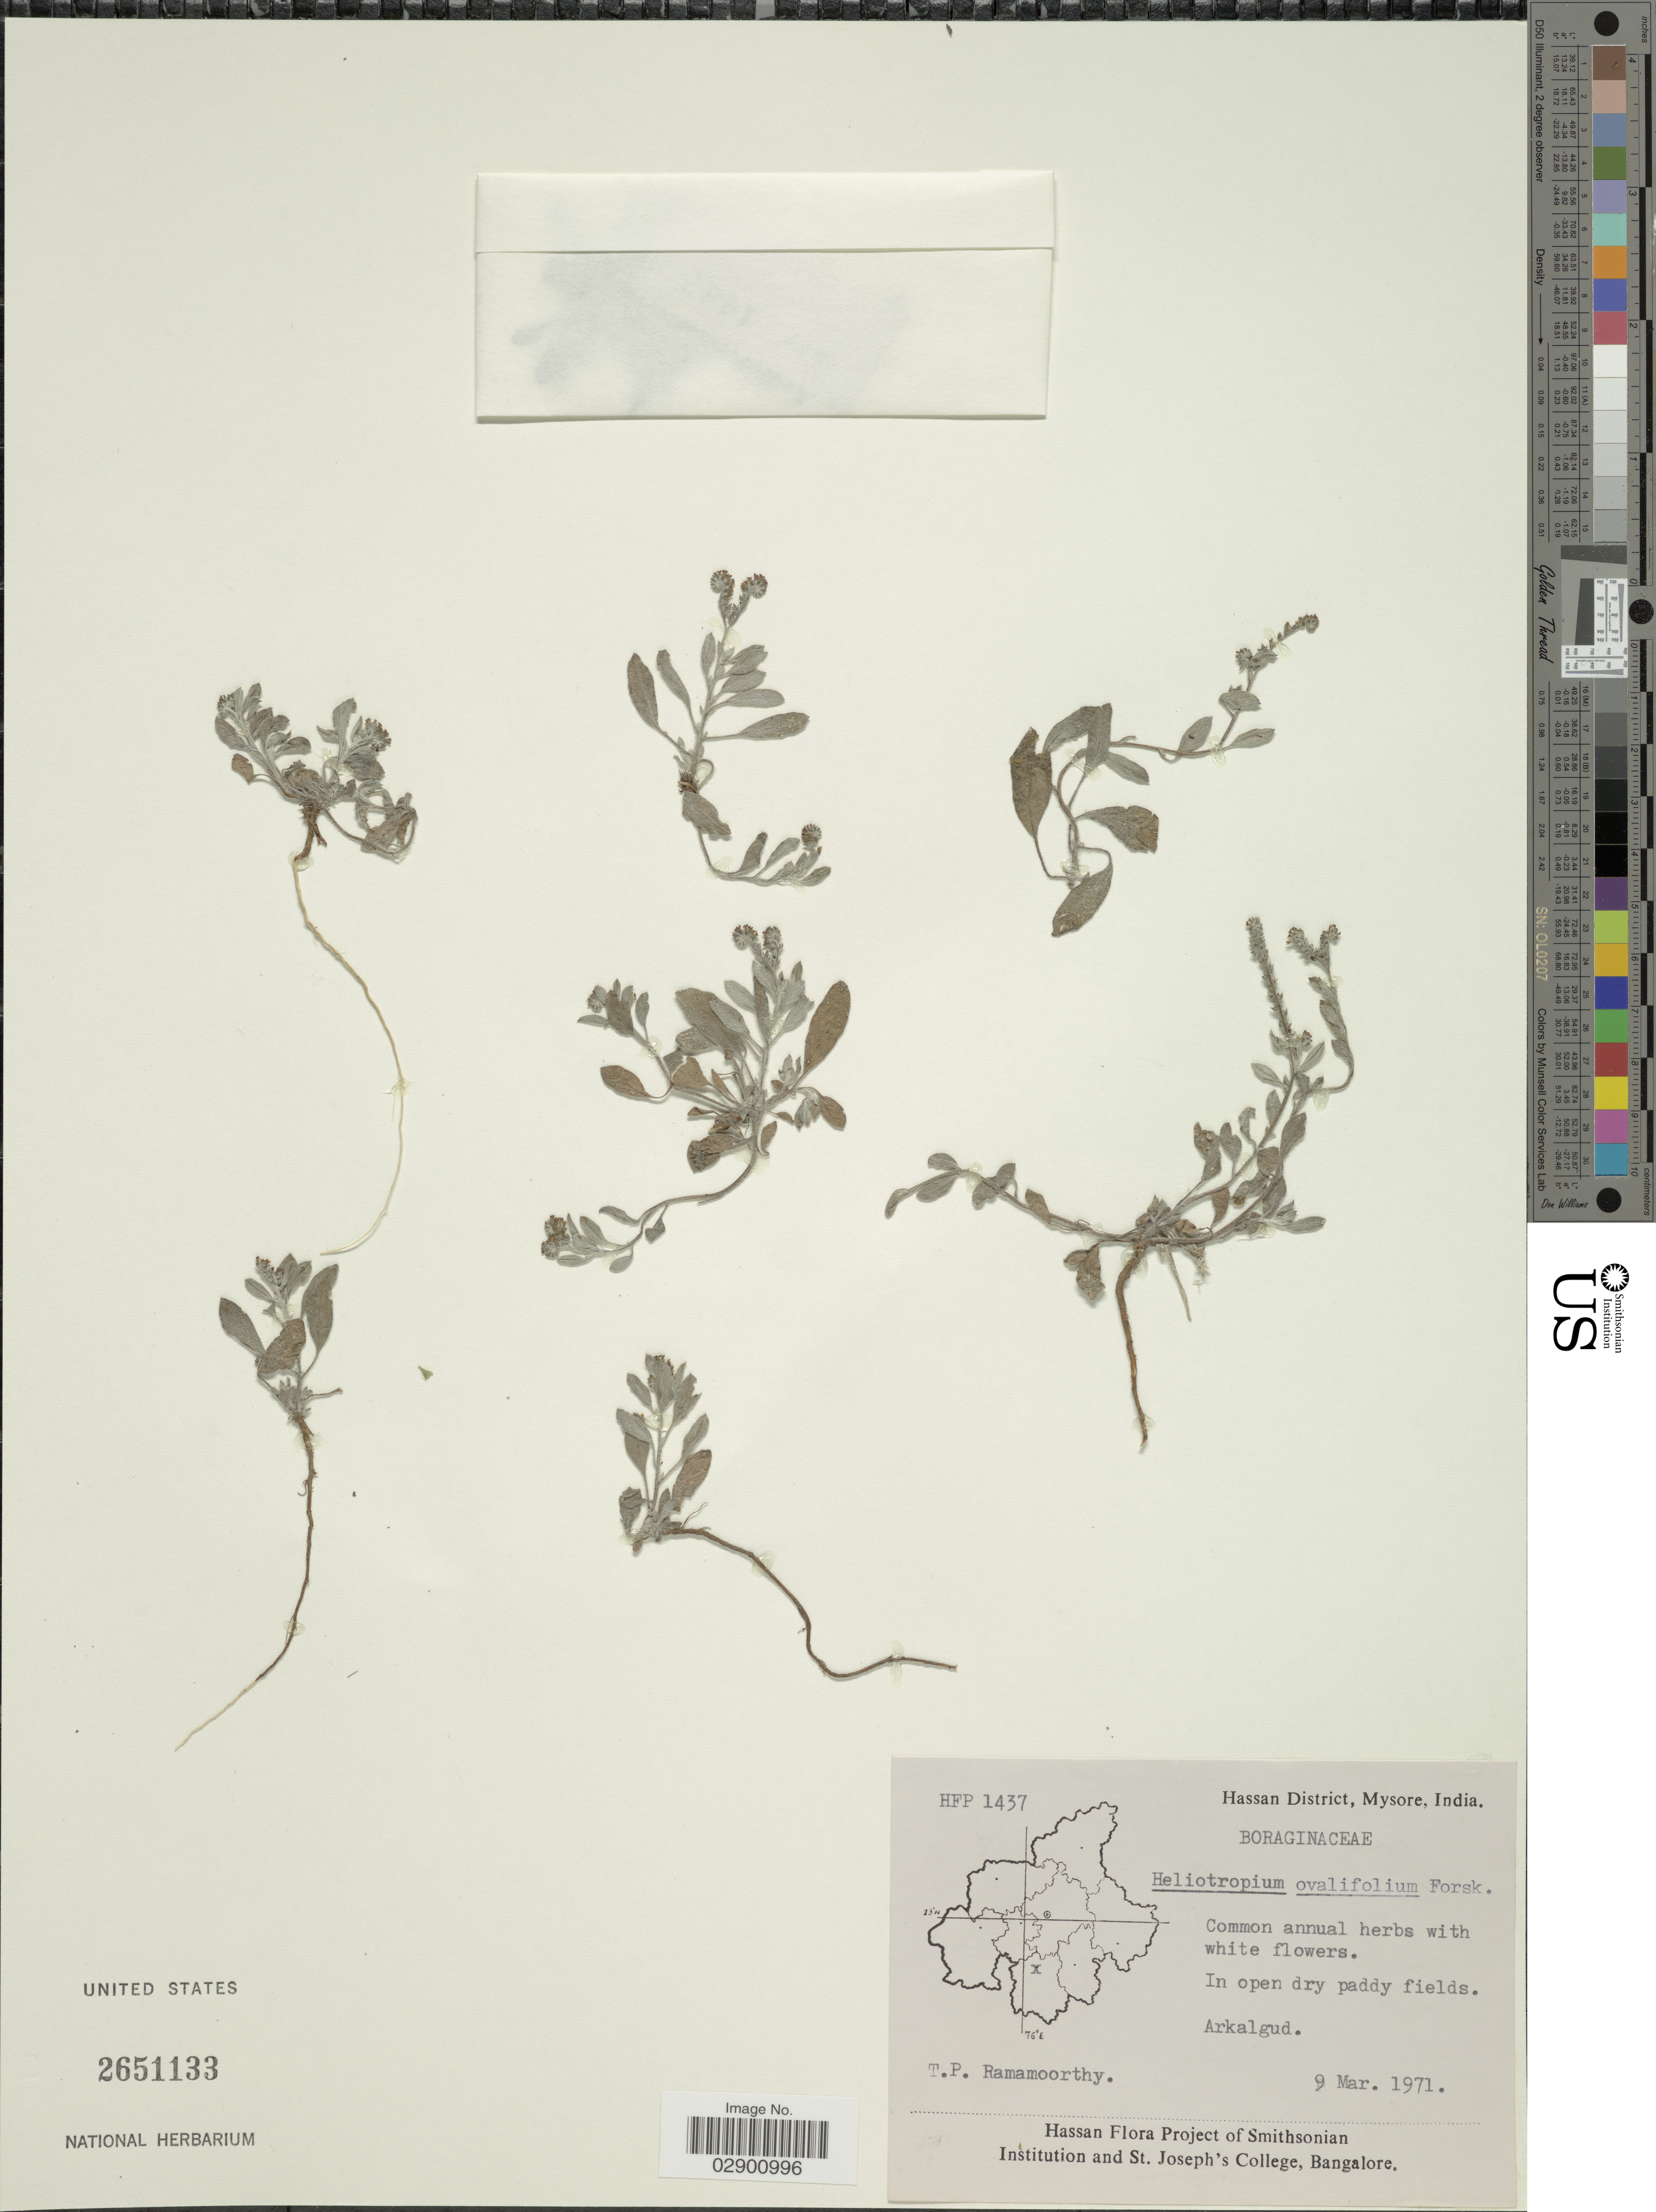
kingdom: Plantae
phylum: Tracheophyta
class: Magnoliopsida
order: Boraginales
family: Heliotropiaceae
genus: Heliotropium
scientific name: Heliotropium ovalifolium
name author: Forssk.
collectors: T. P. Ramamoorthy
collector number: HFP 1437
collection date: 1971-03-09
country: India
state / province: Karnataka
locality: Hassan District, Mysore. In open dry paddy fields. Arkalgud.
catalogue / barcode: US 2651133